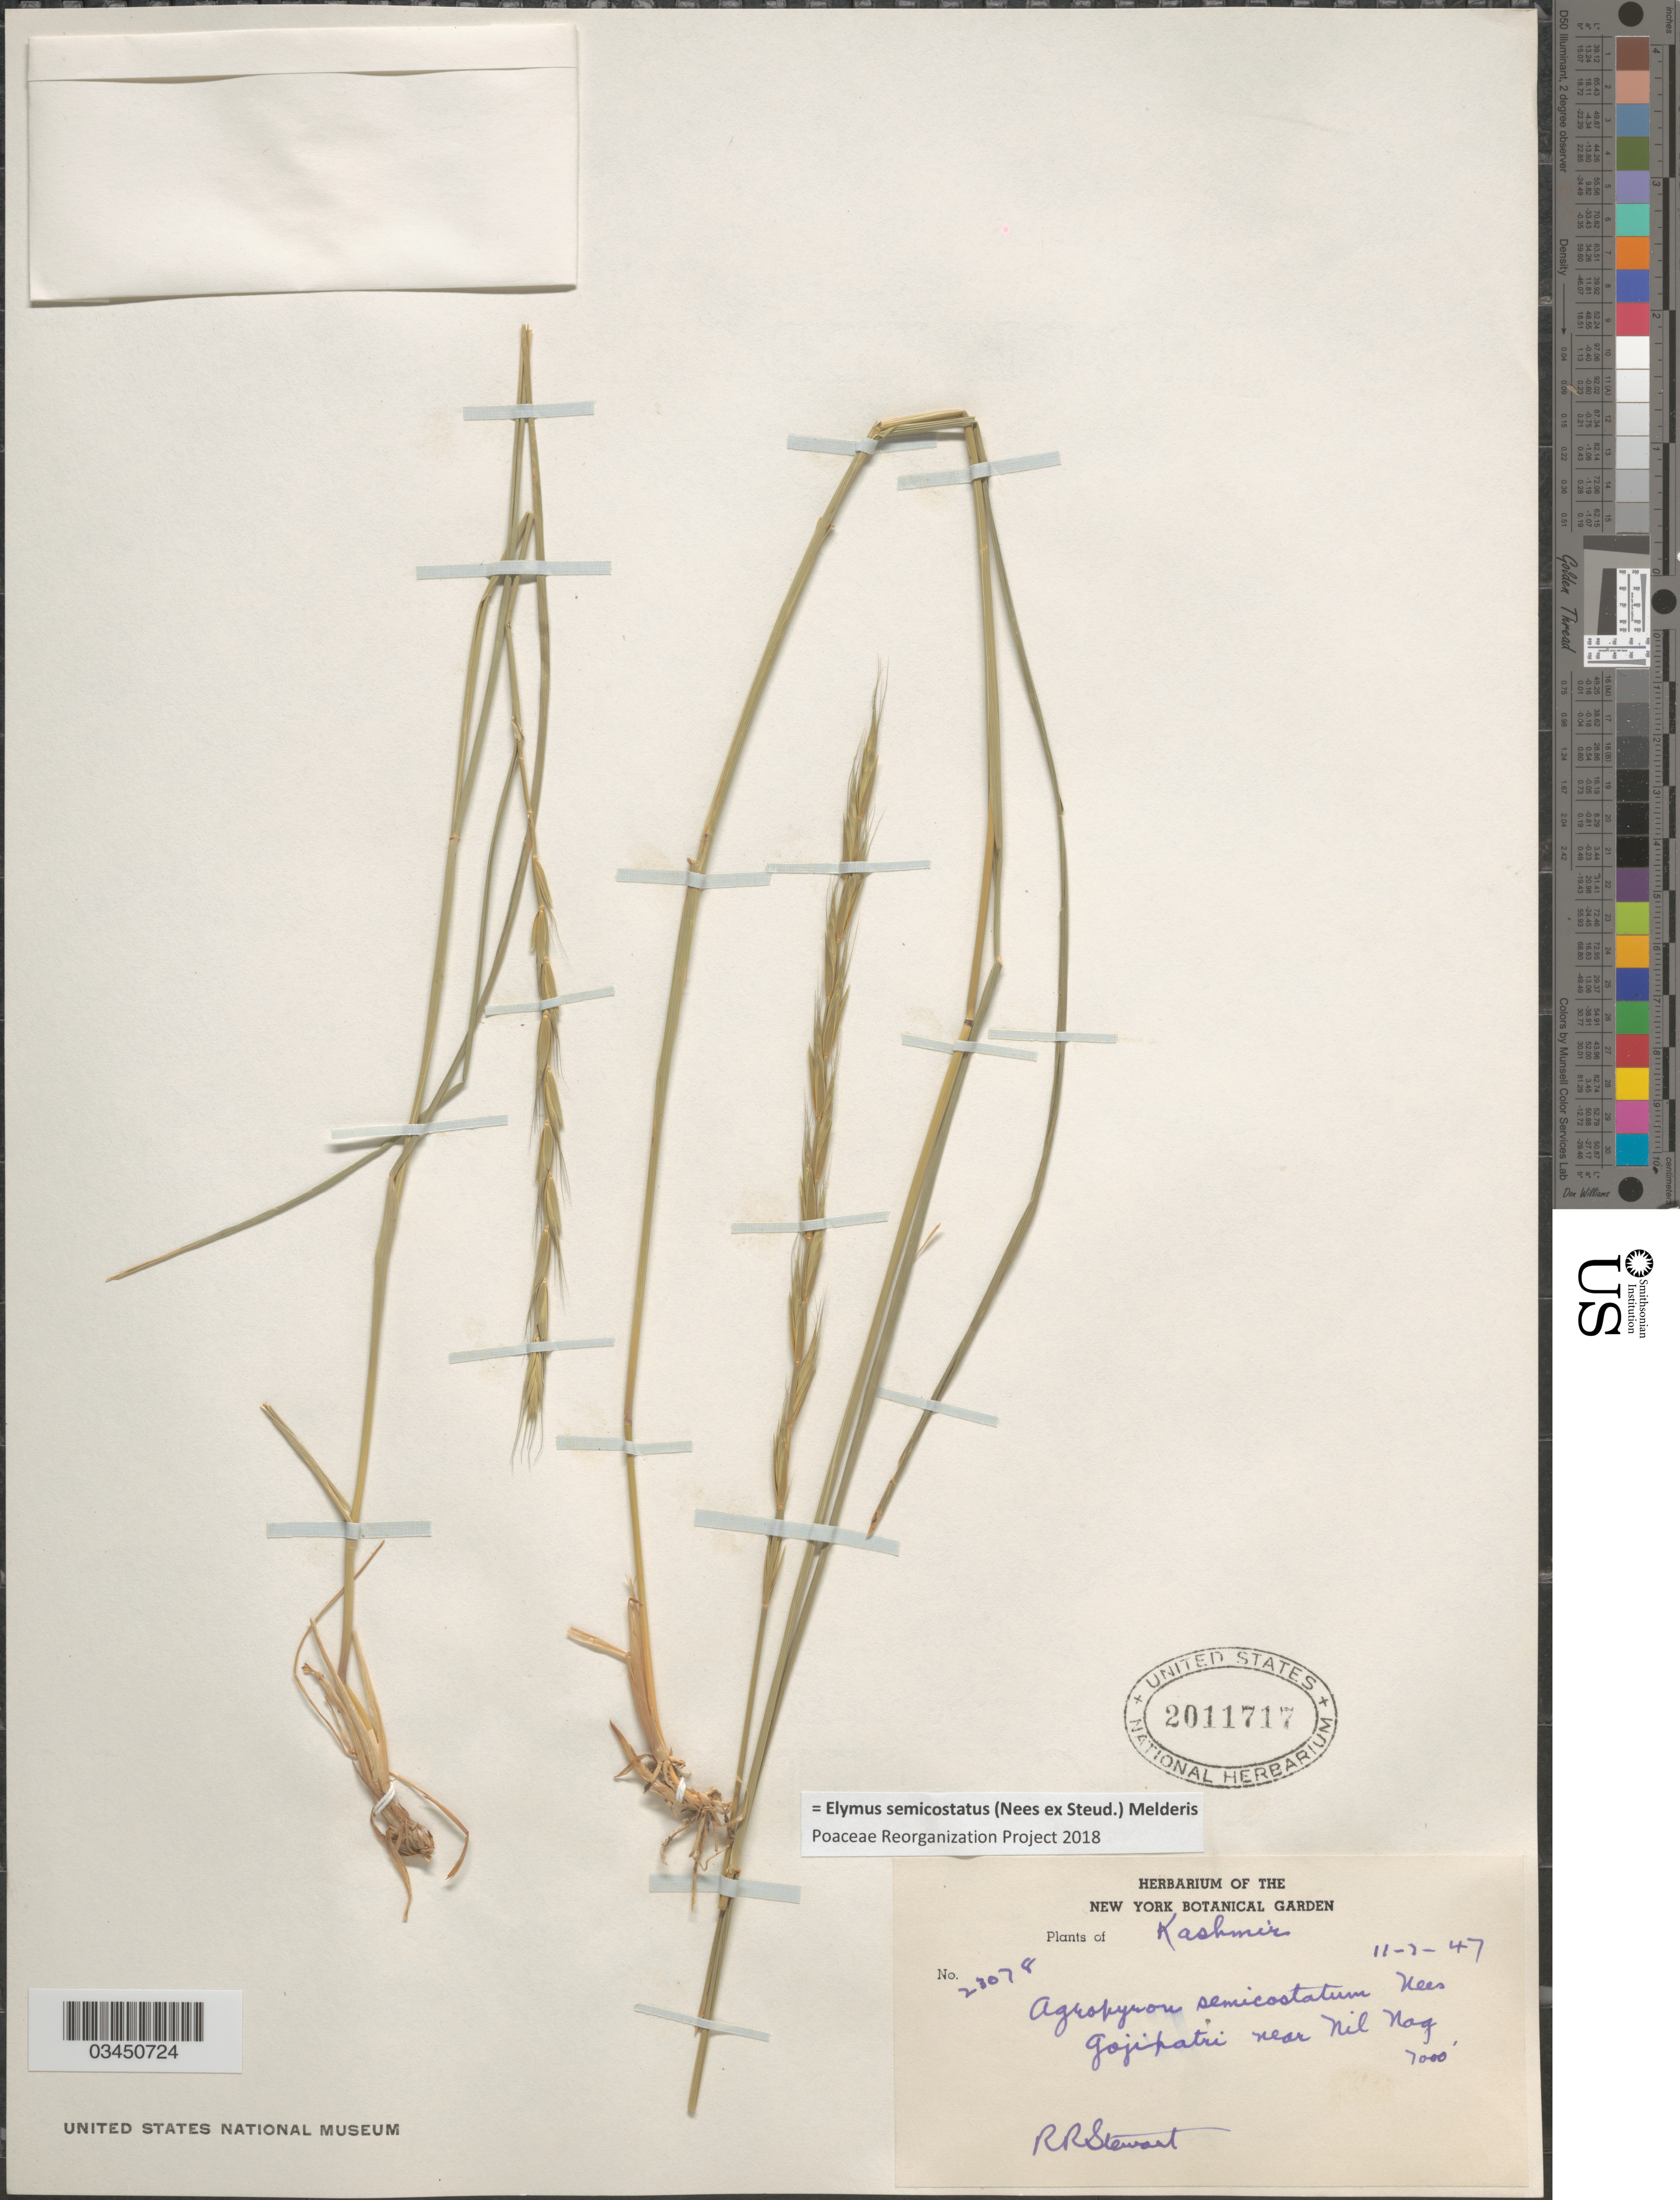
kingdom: Plantae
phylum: Tracheophyta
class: Liliopsida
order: Poales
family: Poaceae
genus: Elymus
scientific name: Elymus semicostatus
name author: (Nees ex Steud.) Melderis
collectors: R. Stewart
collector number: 23078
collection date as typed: Transcribed d/m/y: 11/7/47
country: India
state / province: Jammu and Kashmir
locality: Kashmir. Gojipatri near Nil Nag.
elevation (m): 2134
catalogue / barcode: US 2011717